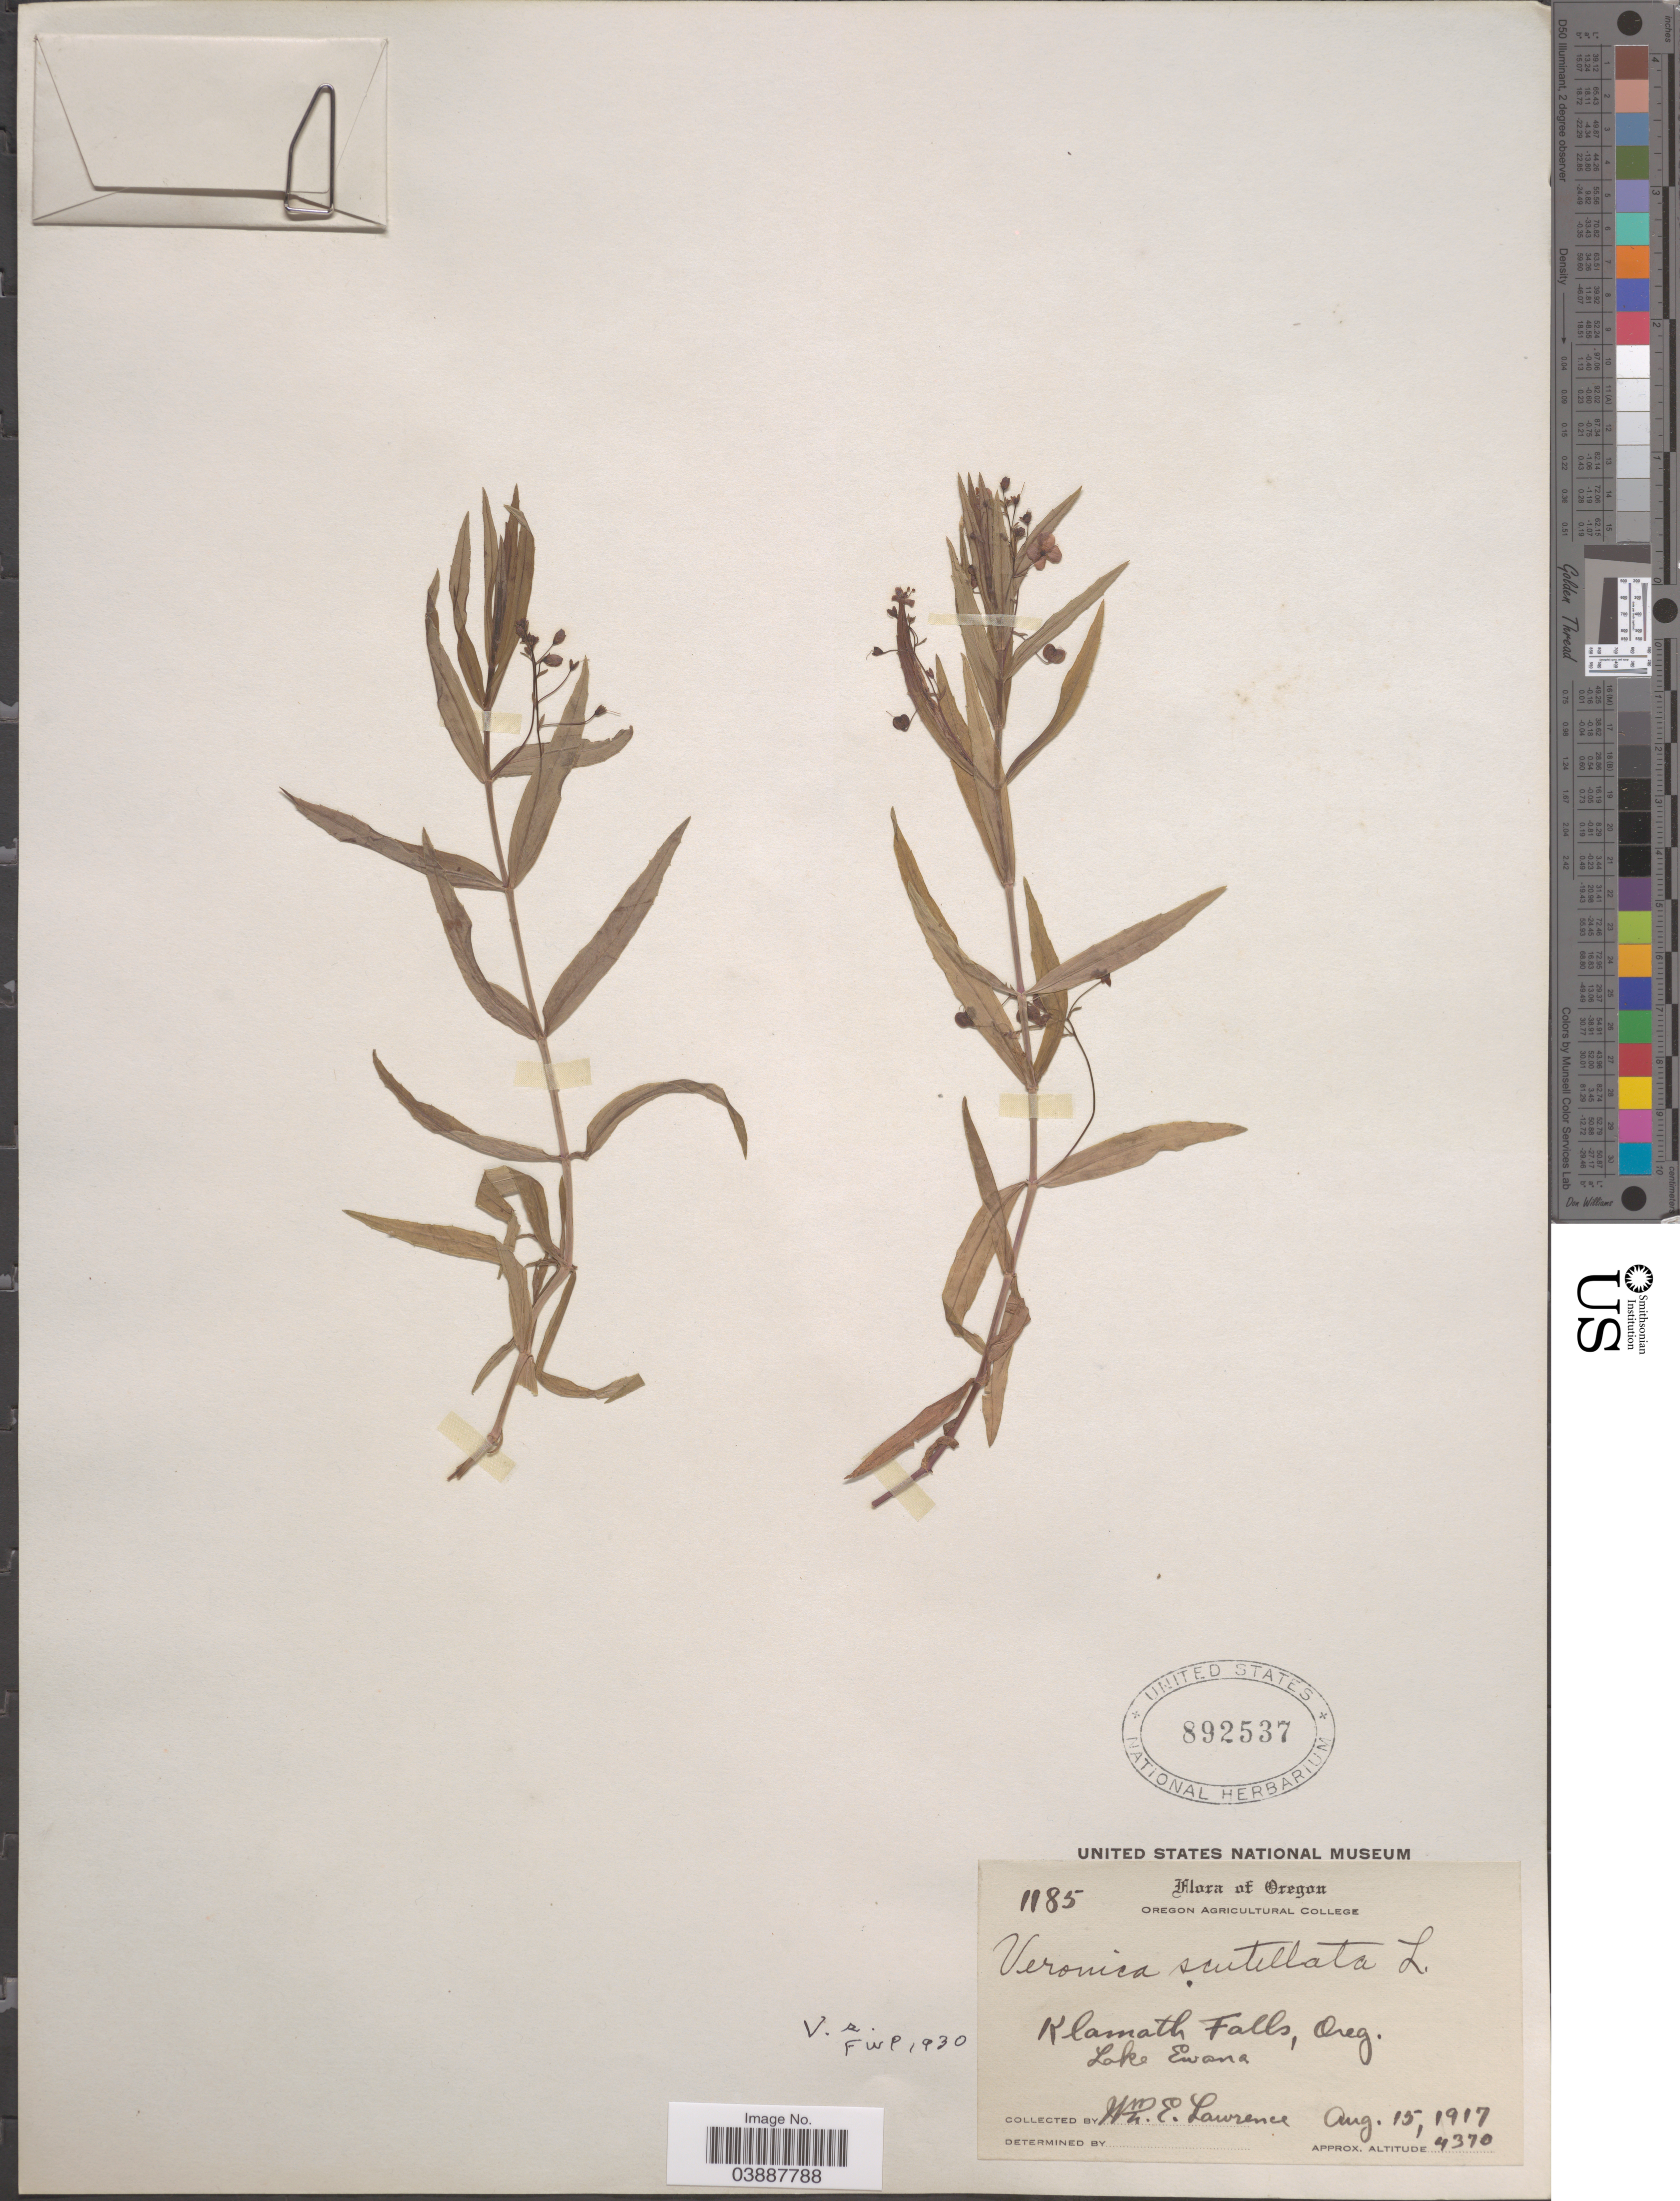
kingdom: Plantae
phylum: Tracheophyta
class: Magnoliopsida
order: Lamiales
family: Plantaginaceae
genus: Veronica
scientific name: Veronica scutellata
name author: L.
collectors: W. Lawrence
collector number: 1185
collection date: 1917-08-15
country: United States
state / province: Oregon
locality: Klamath Falls. Lake Ewana.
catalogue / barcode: US 892537